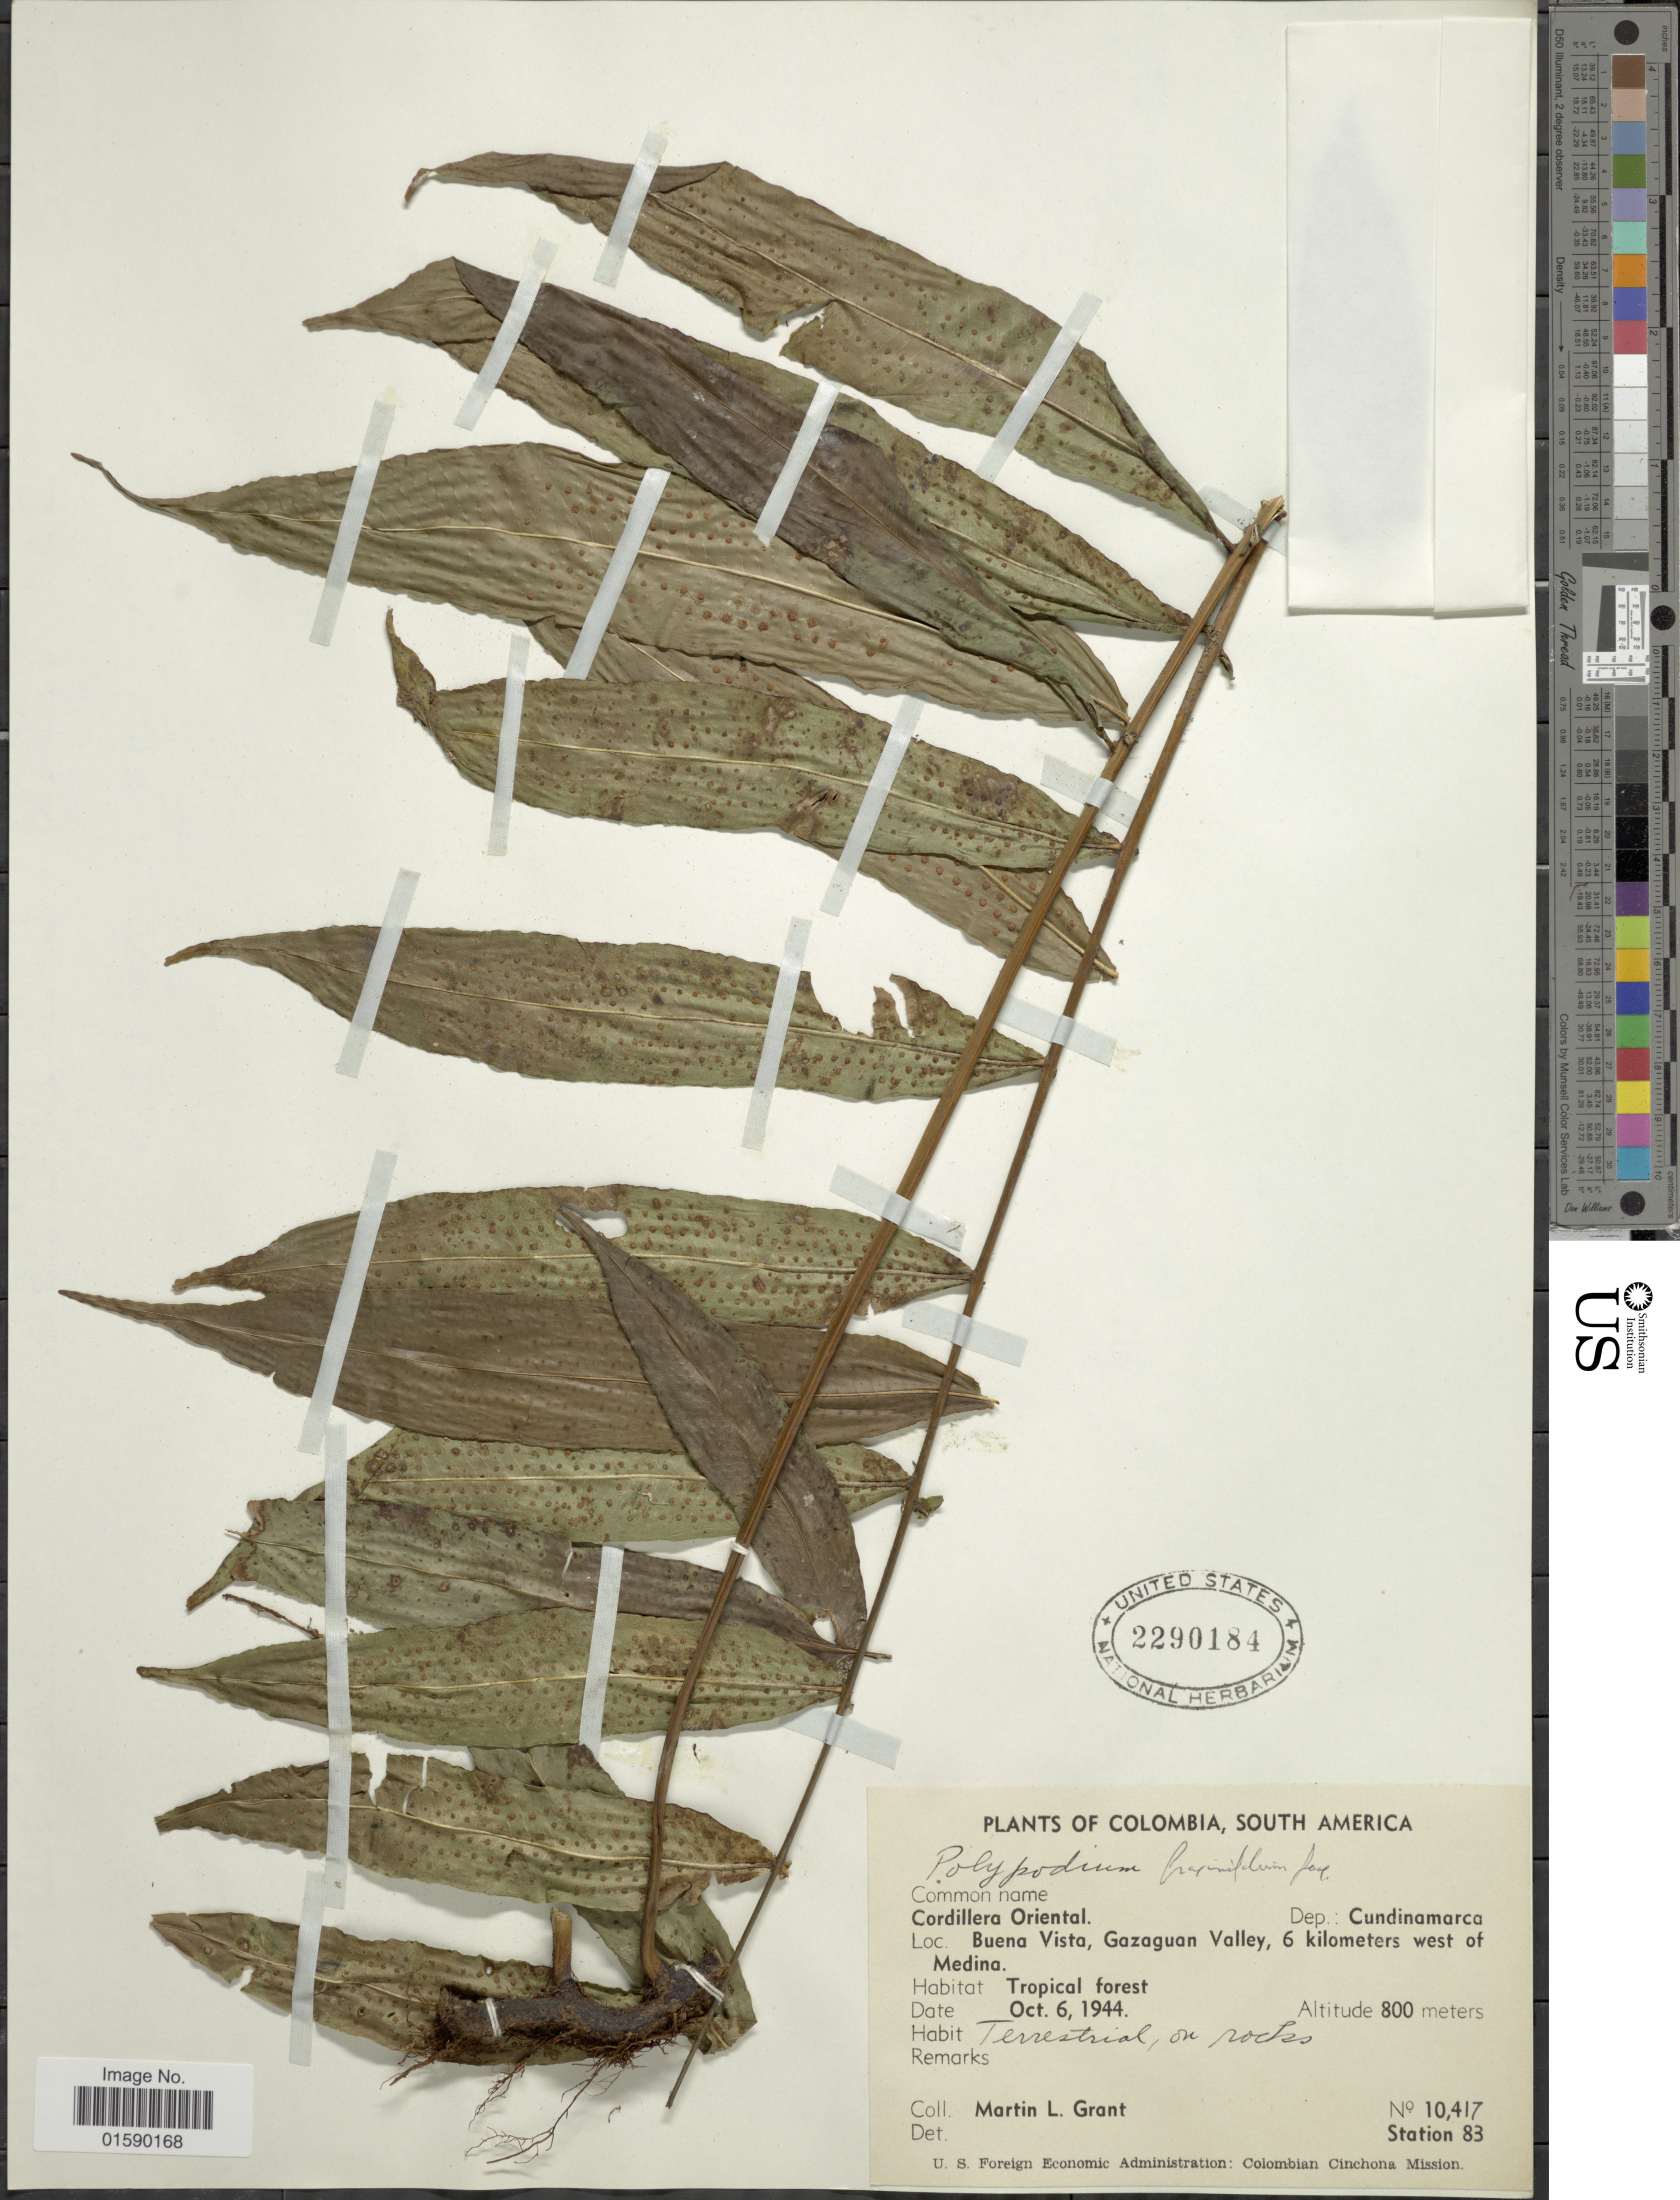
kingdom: Plantae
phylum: Tracheophyta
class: Polypodiopsida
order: Polypodiales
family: Polypodiaceae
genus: Aglaomorpha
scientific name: Aglaomorpha heraclea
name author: (Kunze) Copel.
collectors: M. L. Grant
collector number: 10417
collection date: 1944-10-06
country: Colombia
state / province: Cundinamarca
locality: Colombia, South America, Cordillera Oriental, Buena Vista, Gazaguan Valley, 6 kilometers west of Medina. Station 83.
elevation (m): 800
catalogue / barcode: US 2290184